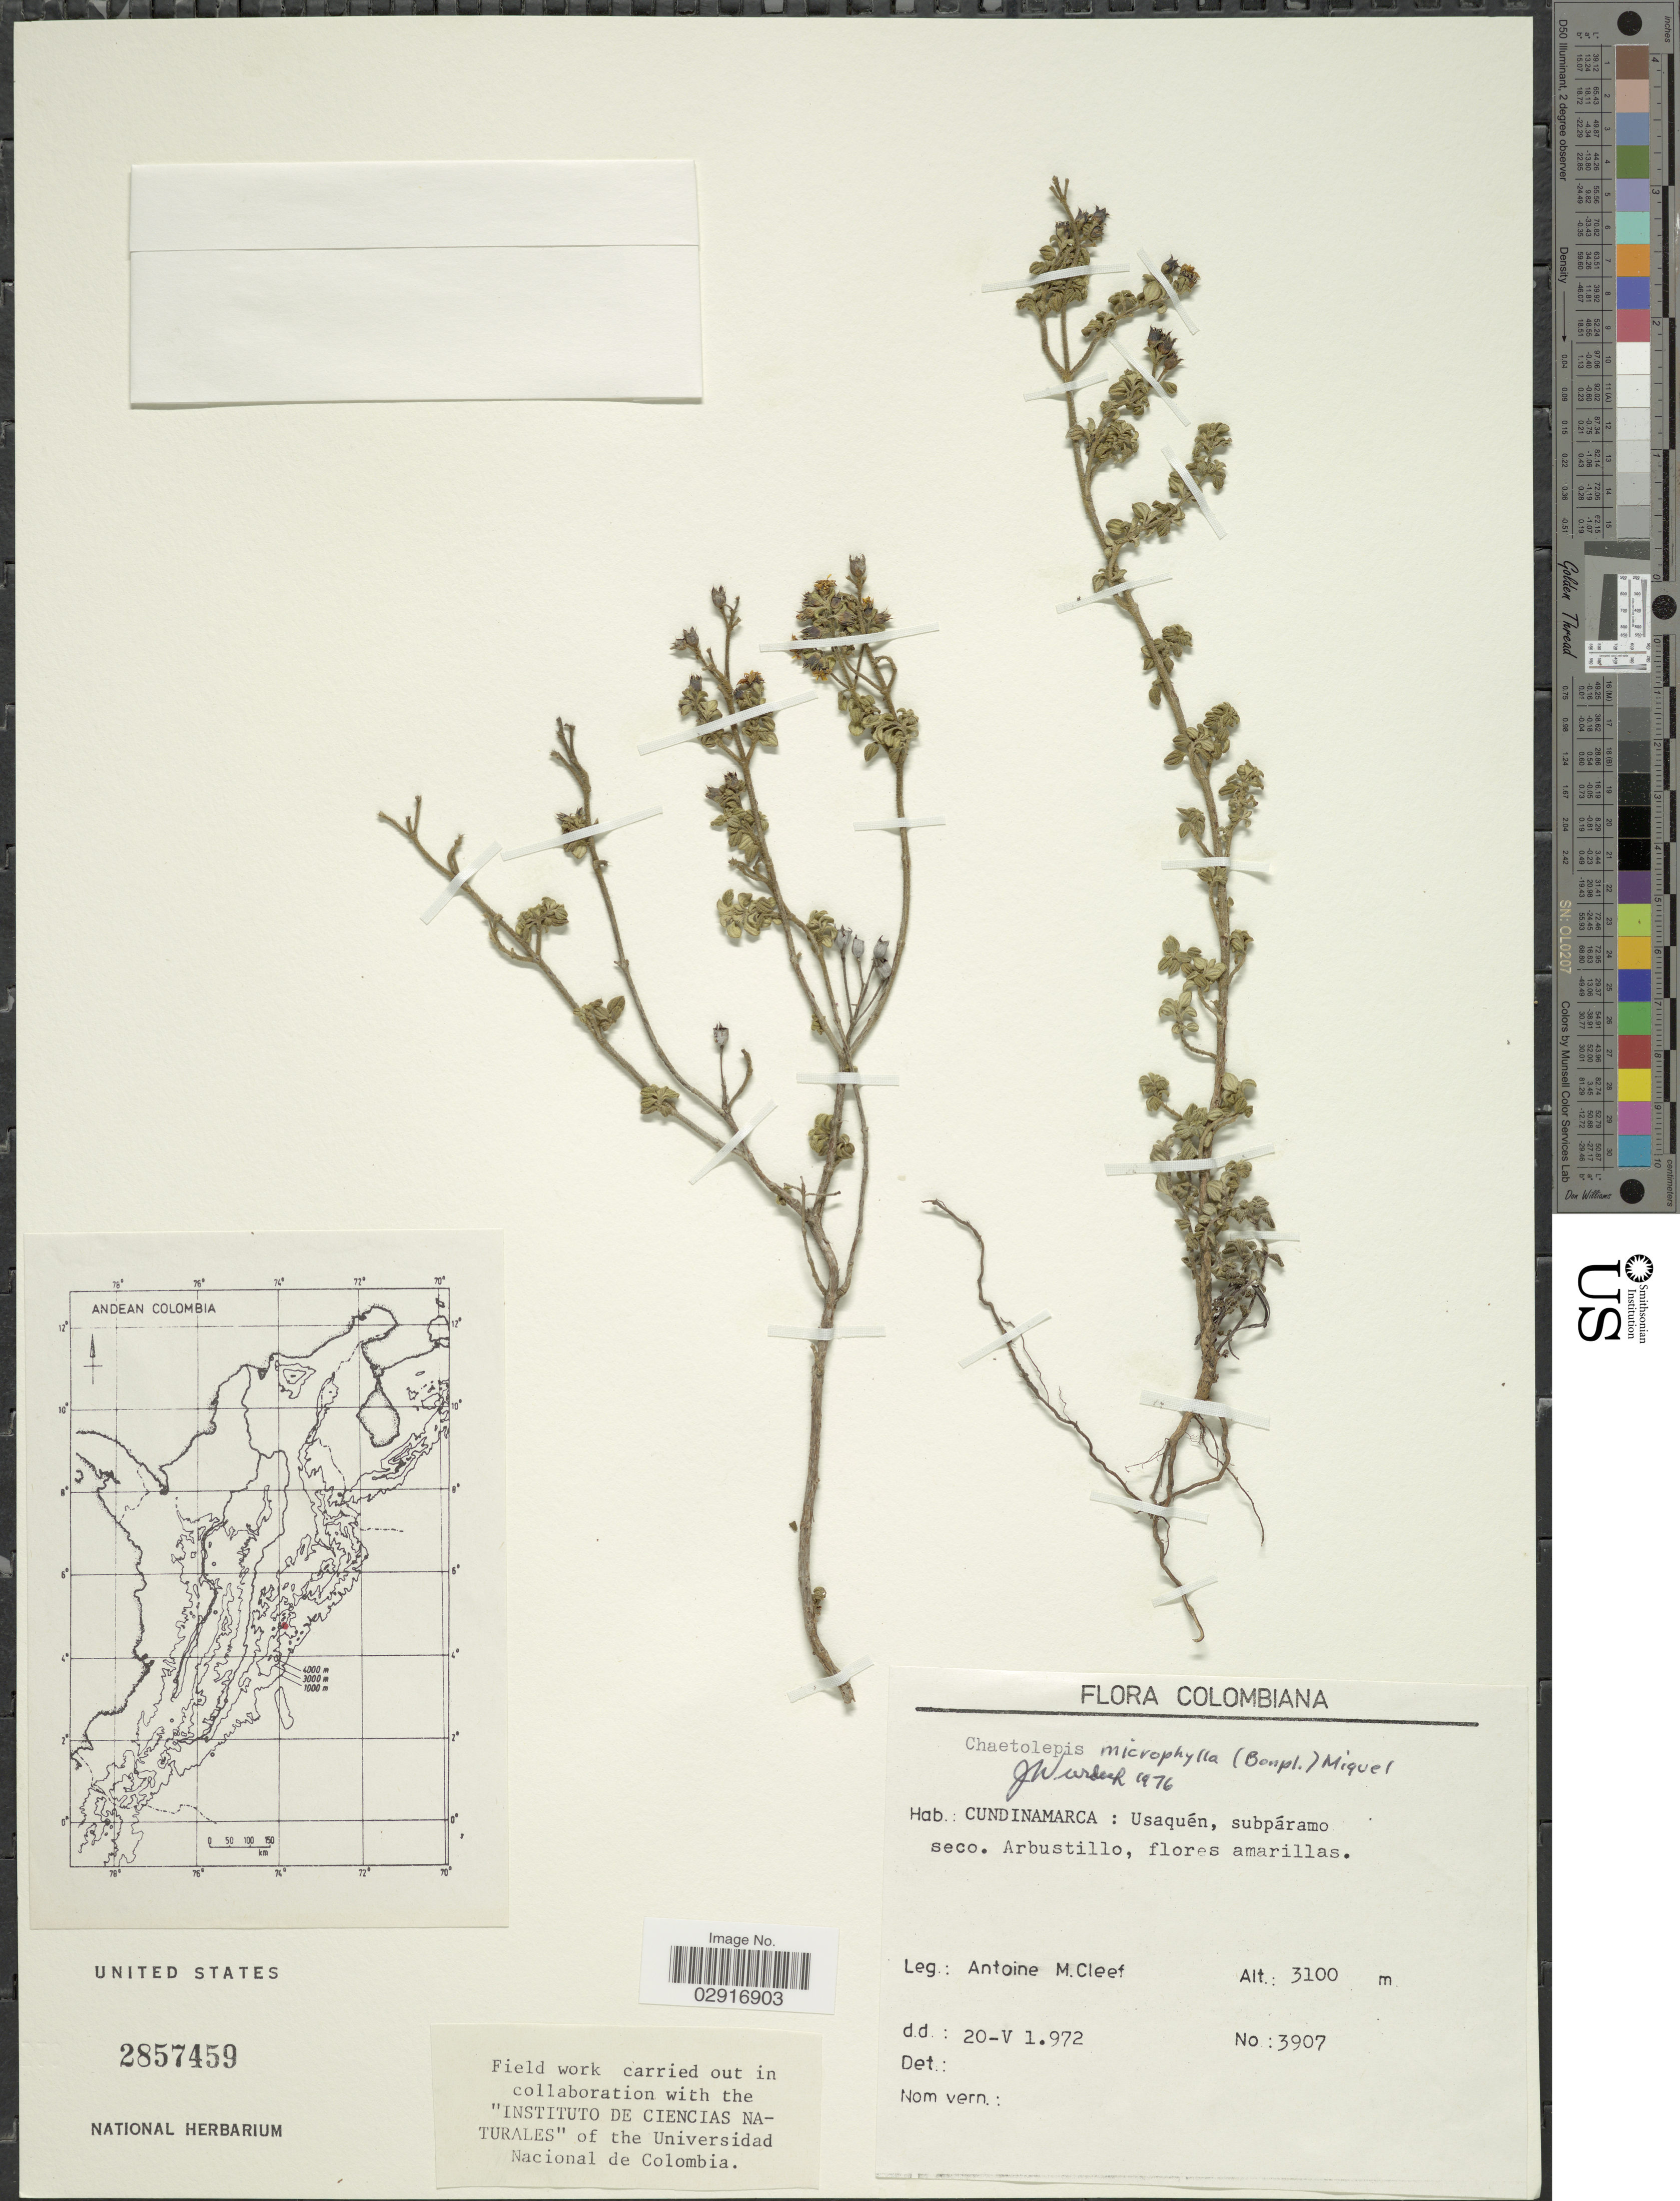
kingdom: Plantae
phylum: Tracheophyta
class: Magnoliopsida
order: Myrtales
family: Melastomataceae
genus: Chaetolepis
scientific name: Chaetolepis microphylla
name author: (Bonpl.) Miq.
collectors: A. M. Cleef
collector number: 3907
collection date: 1972-05-20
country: Colombia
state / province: Cundinamarca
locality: Usaquén, subpáramo.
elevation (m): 3100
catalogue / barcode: US 2857459